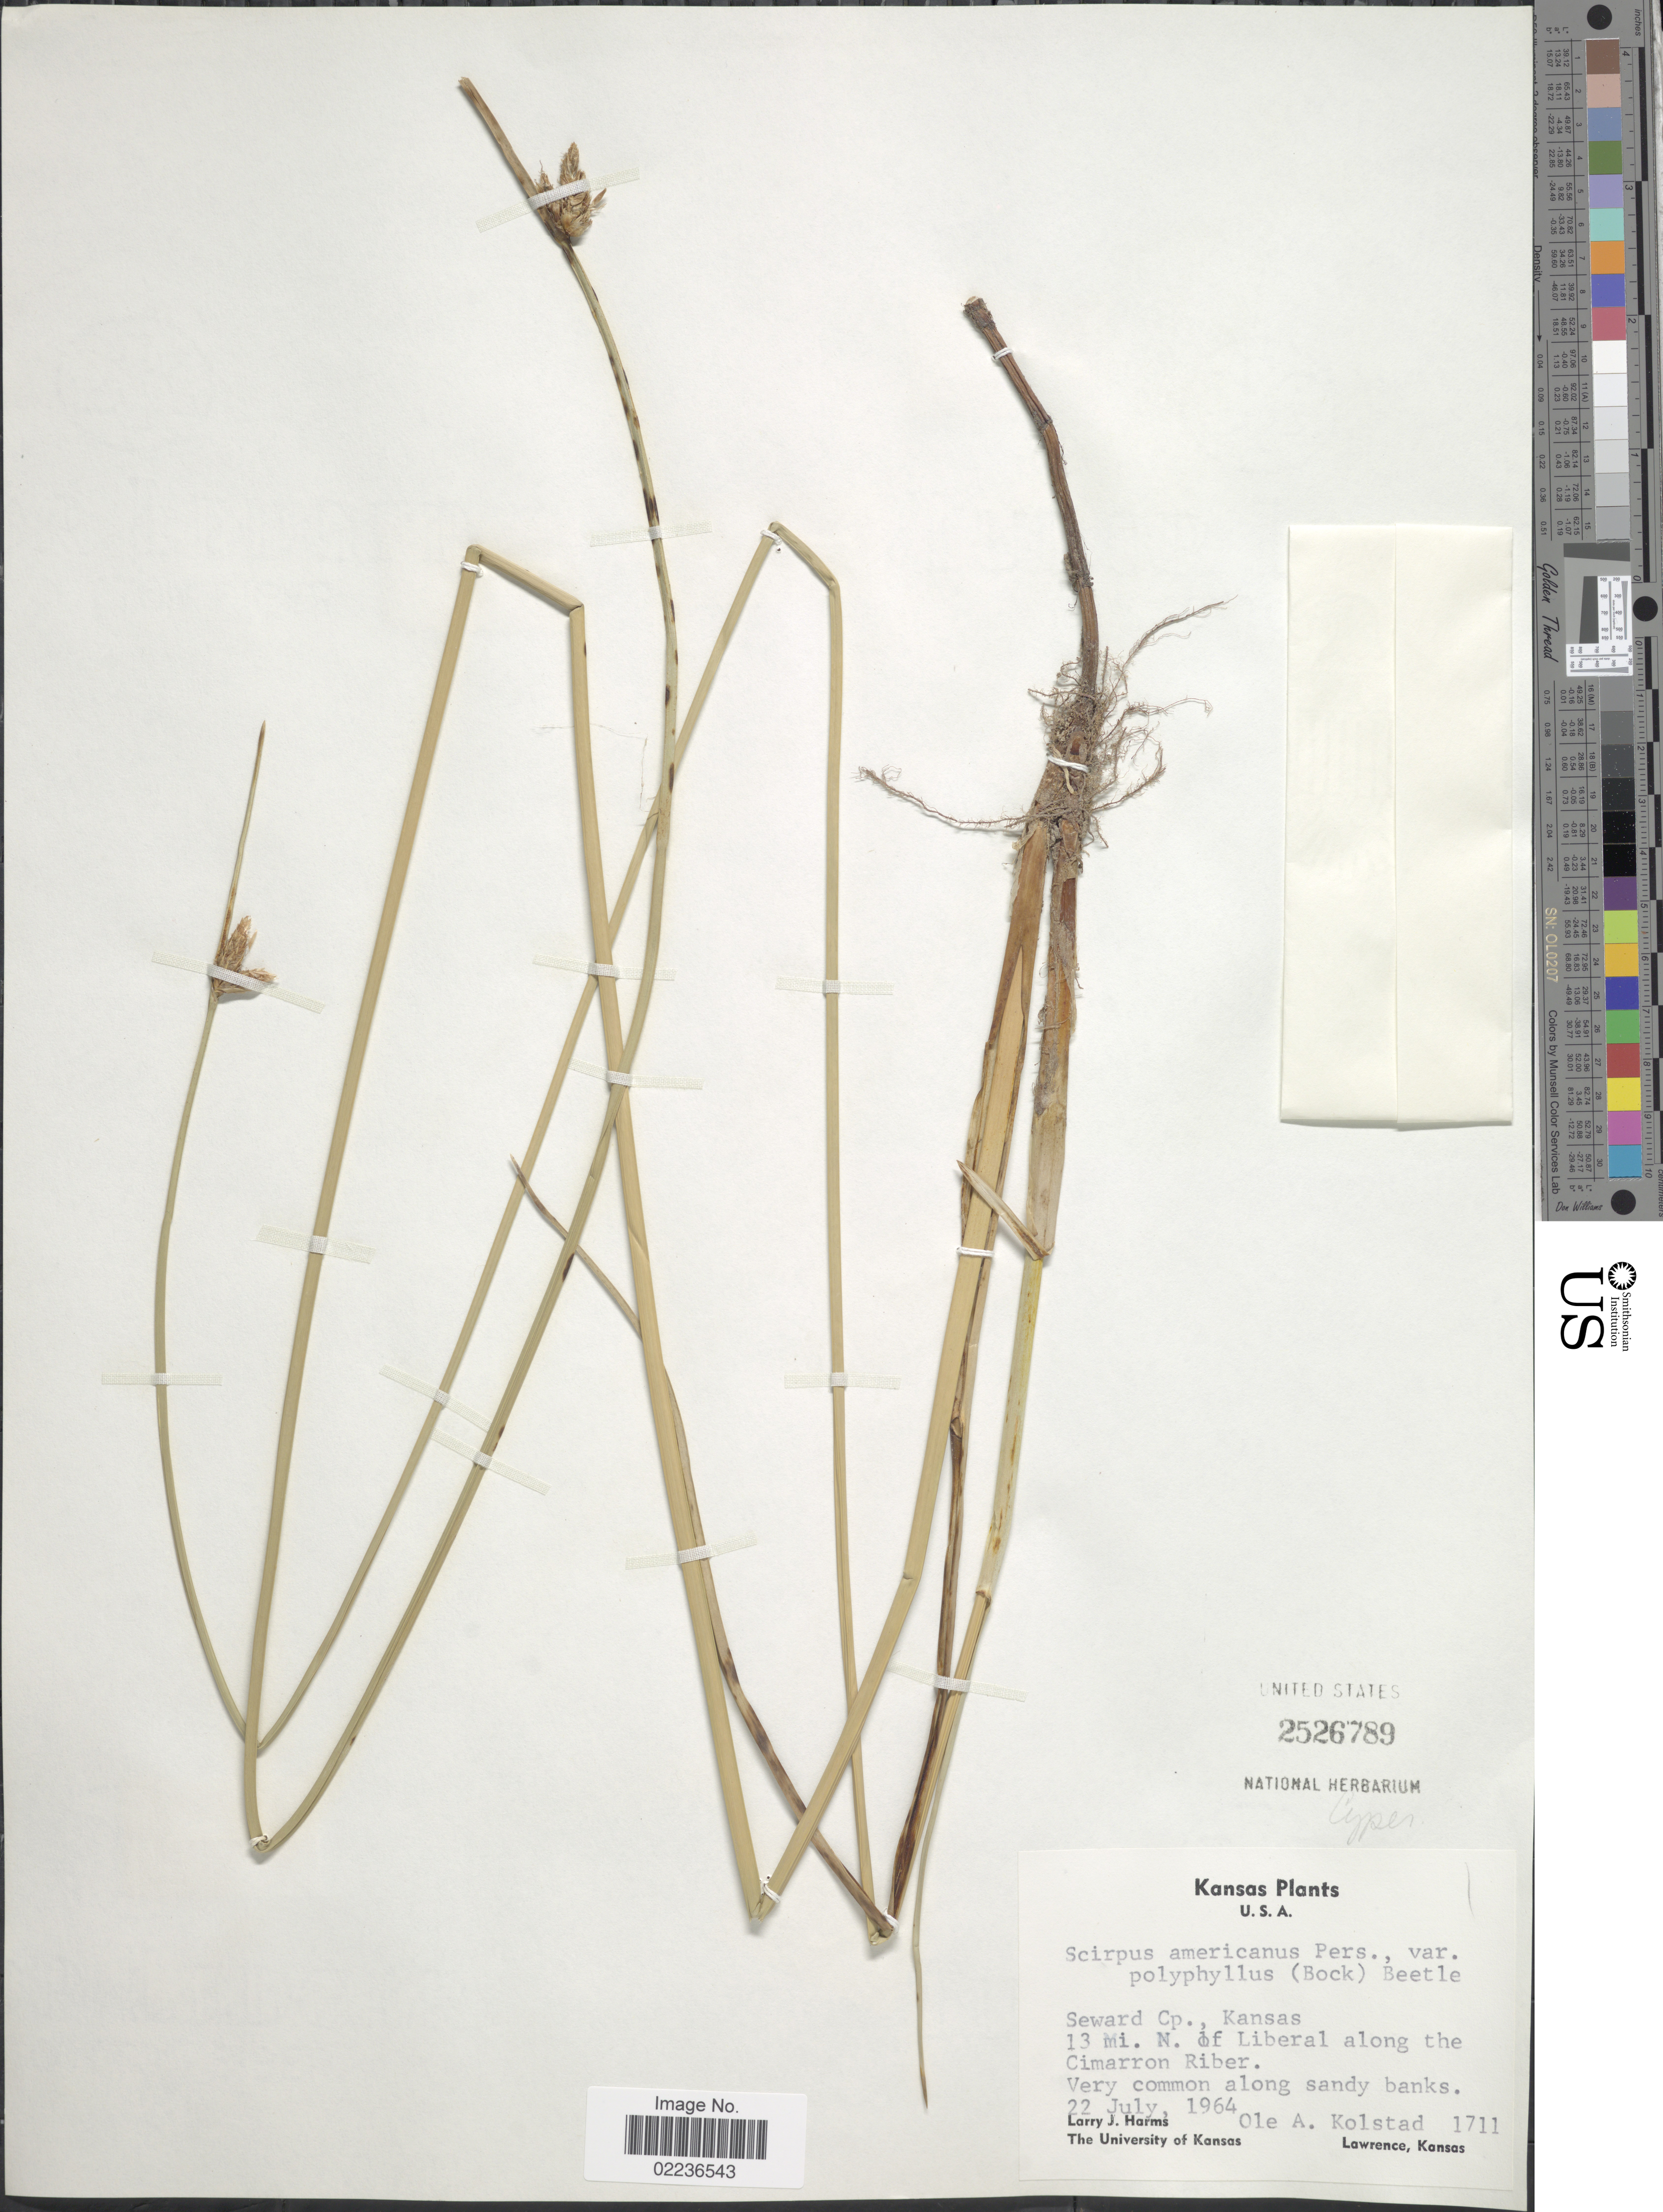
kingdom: Plantae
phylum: Tracheophyta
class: Liliopsida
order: Poales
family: Cyperaceae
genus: Schoenoplectus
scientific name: Schoenoplectus pungens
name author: (Vahl) Palla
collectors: L. Harms & O. Kolstad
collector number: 1711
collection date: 1964-07-22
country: United States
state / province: Kansas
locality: Seward Cp., 13 mi. N. of Liberal along the Cimarron River, along sandy banks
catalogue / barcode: US 2526789